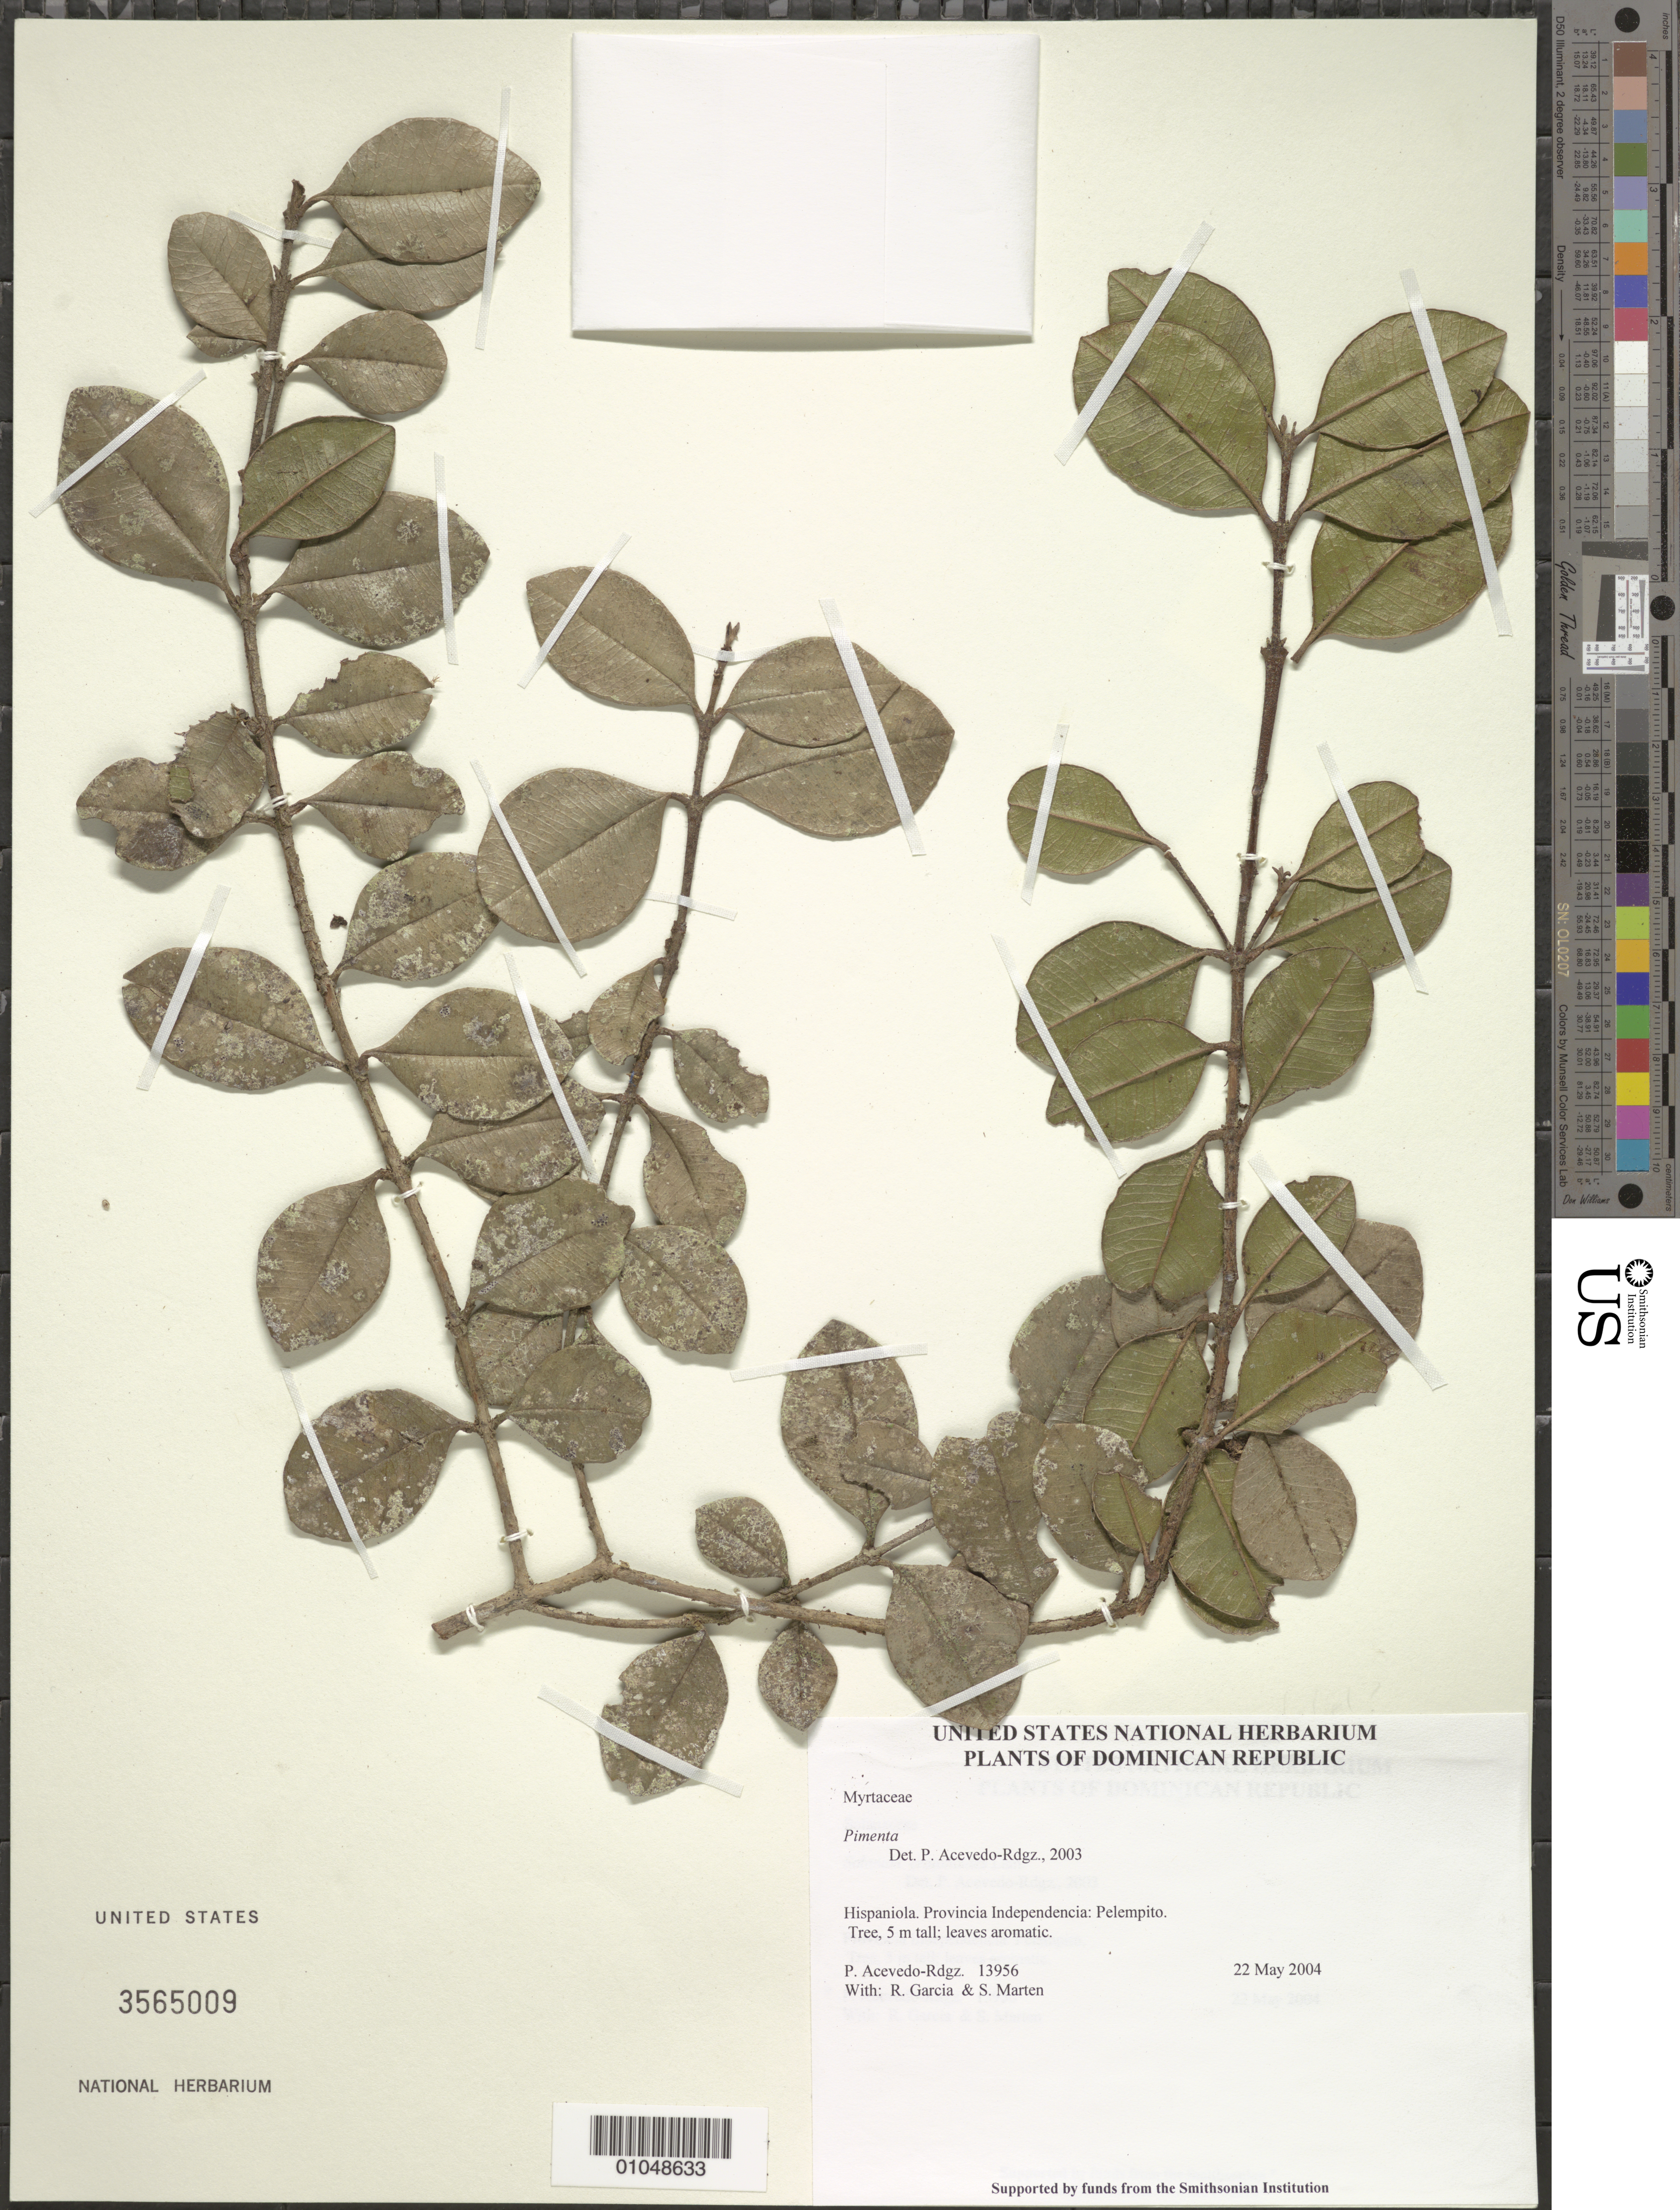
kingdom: Plantae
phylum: Tracheophyta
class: Magnoliopsida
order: Myrtales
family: Myrtaceae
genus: Pimenta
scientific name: Pimenta sp.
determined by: Acevedo-Rodríguez, P., (BOT), Smithsonian Institution - National Museum of Natural History (UNITED STATES)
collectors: P. Acevedo-Rodr., R. G. García & S. Marten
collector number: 13956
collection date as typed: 22 May 2004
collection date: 2004-05-22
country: Dominican Republic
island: Hispaniola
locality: Provincia Independencia: Pelempito.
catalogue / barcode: US 3565009